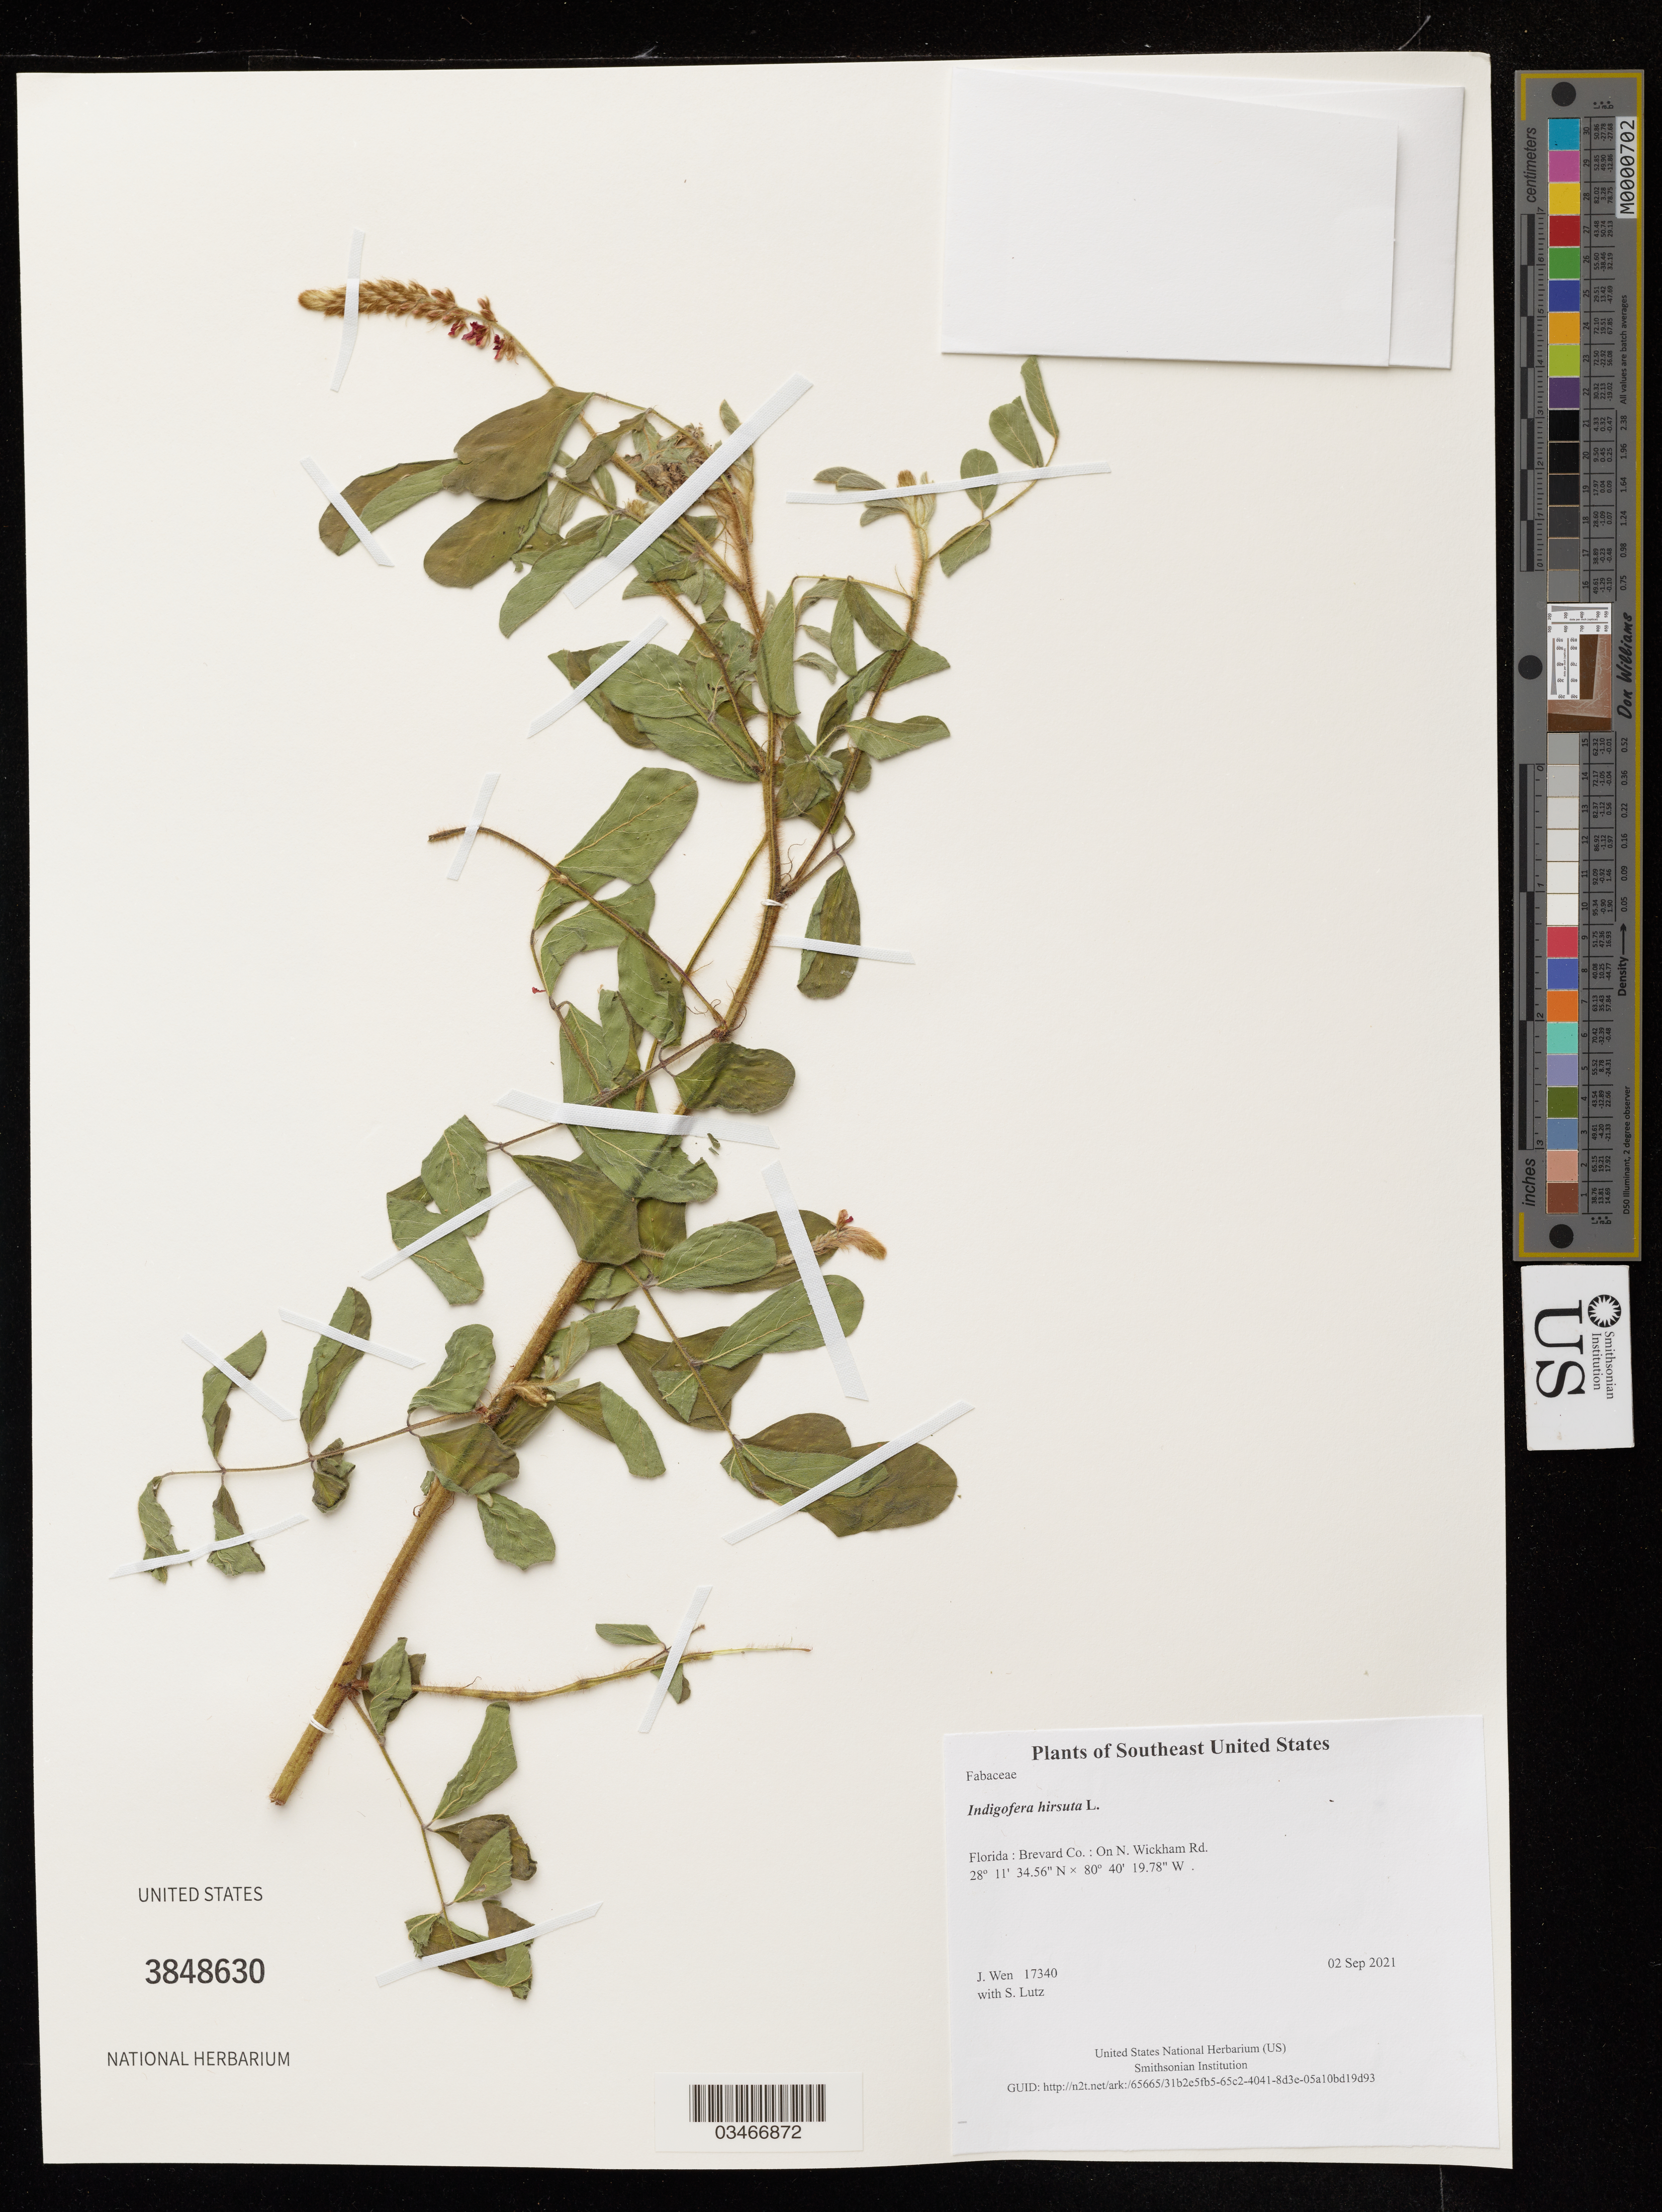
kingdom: Plantae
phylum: Tracheophyta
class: Magnoliopsida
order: Fabales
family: Fabaceae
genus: Indigofera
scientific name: Indigofera hirsuta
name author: L.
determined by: Wen, Jun, (BOT), Smithsonian Institution - National Museum of Natural History (UNITED STATES)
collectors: J. Wen & S. Lutz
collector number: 17340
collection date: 2021-09-02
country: United States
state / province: Florida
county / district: Brevard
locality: On N. Wickham Rd.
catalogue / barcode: US 3848630